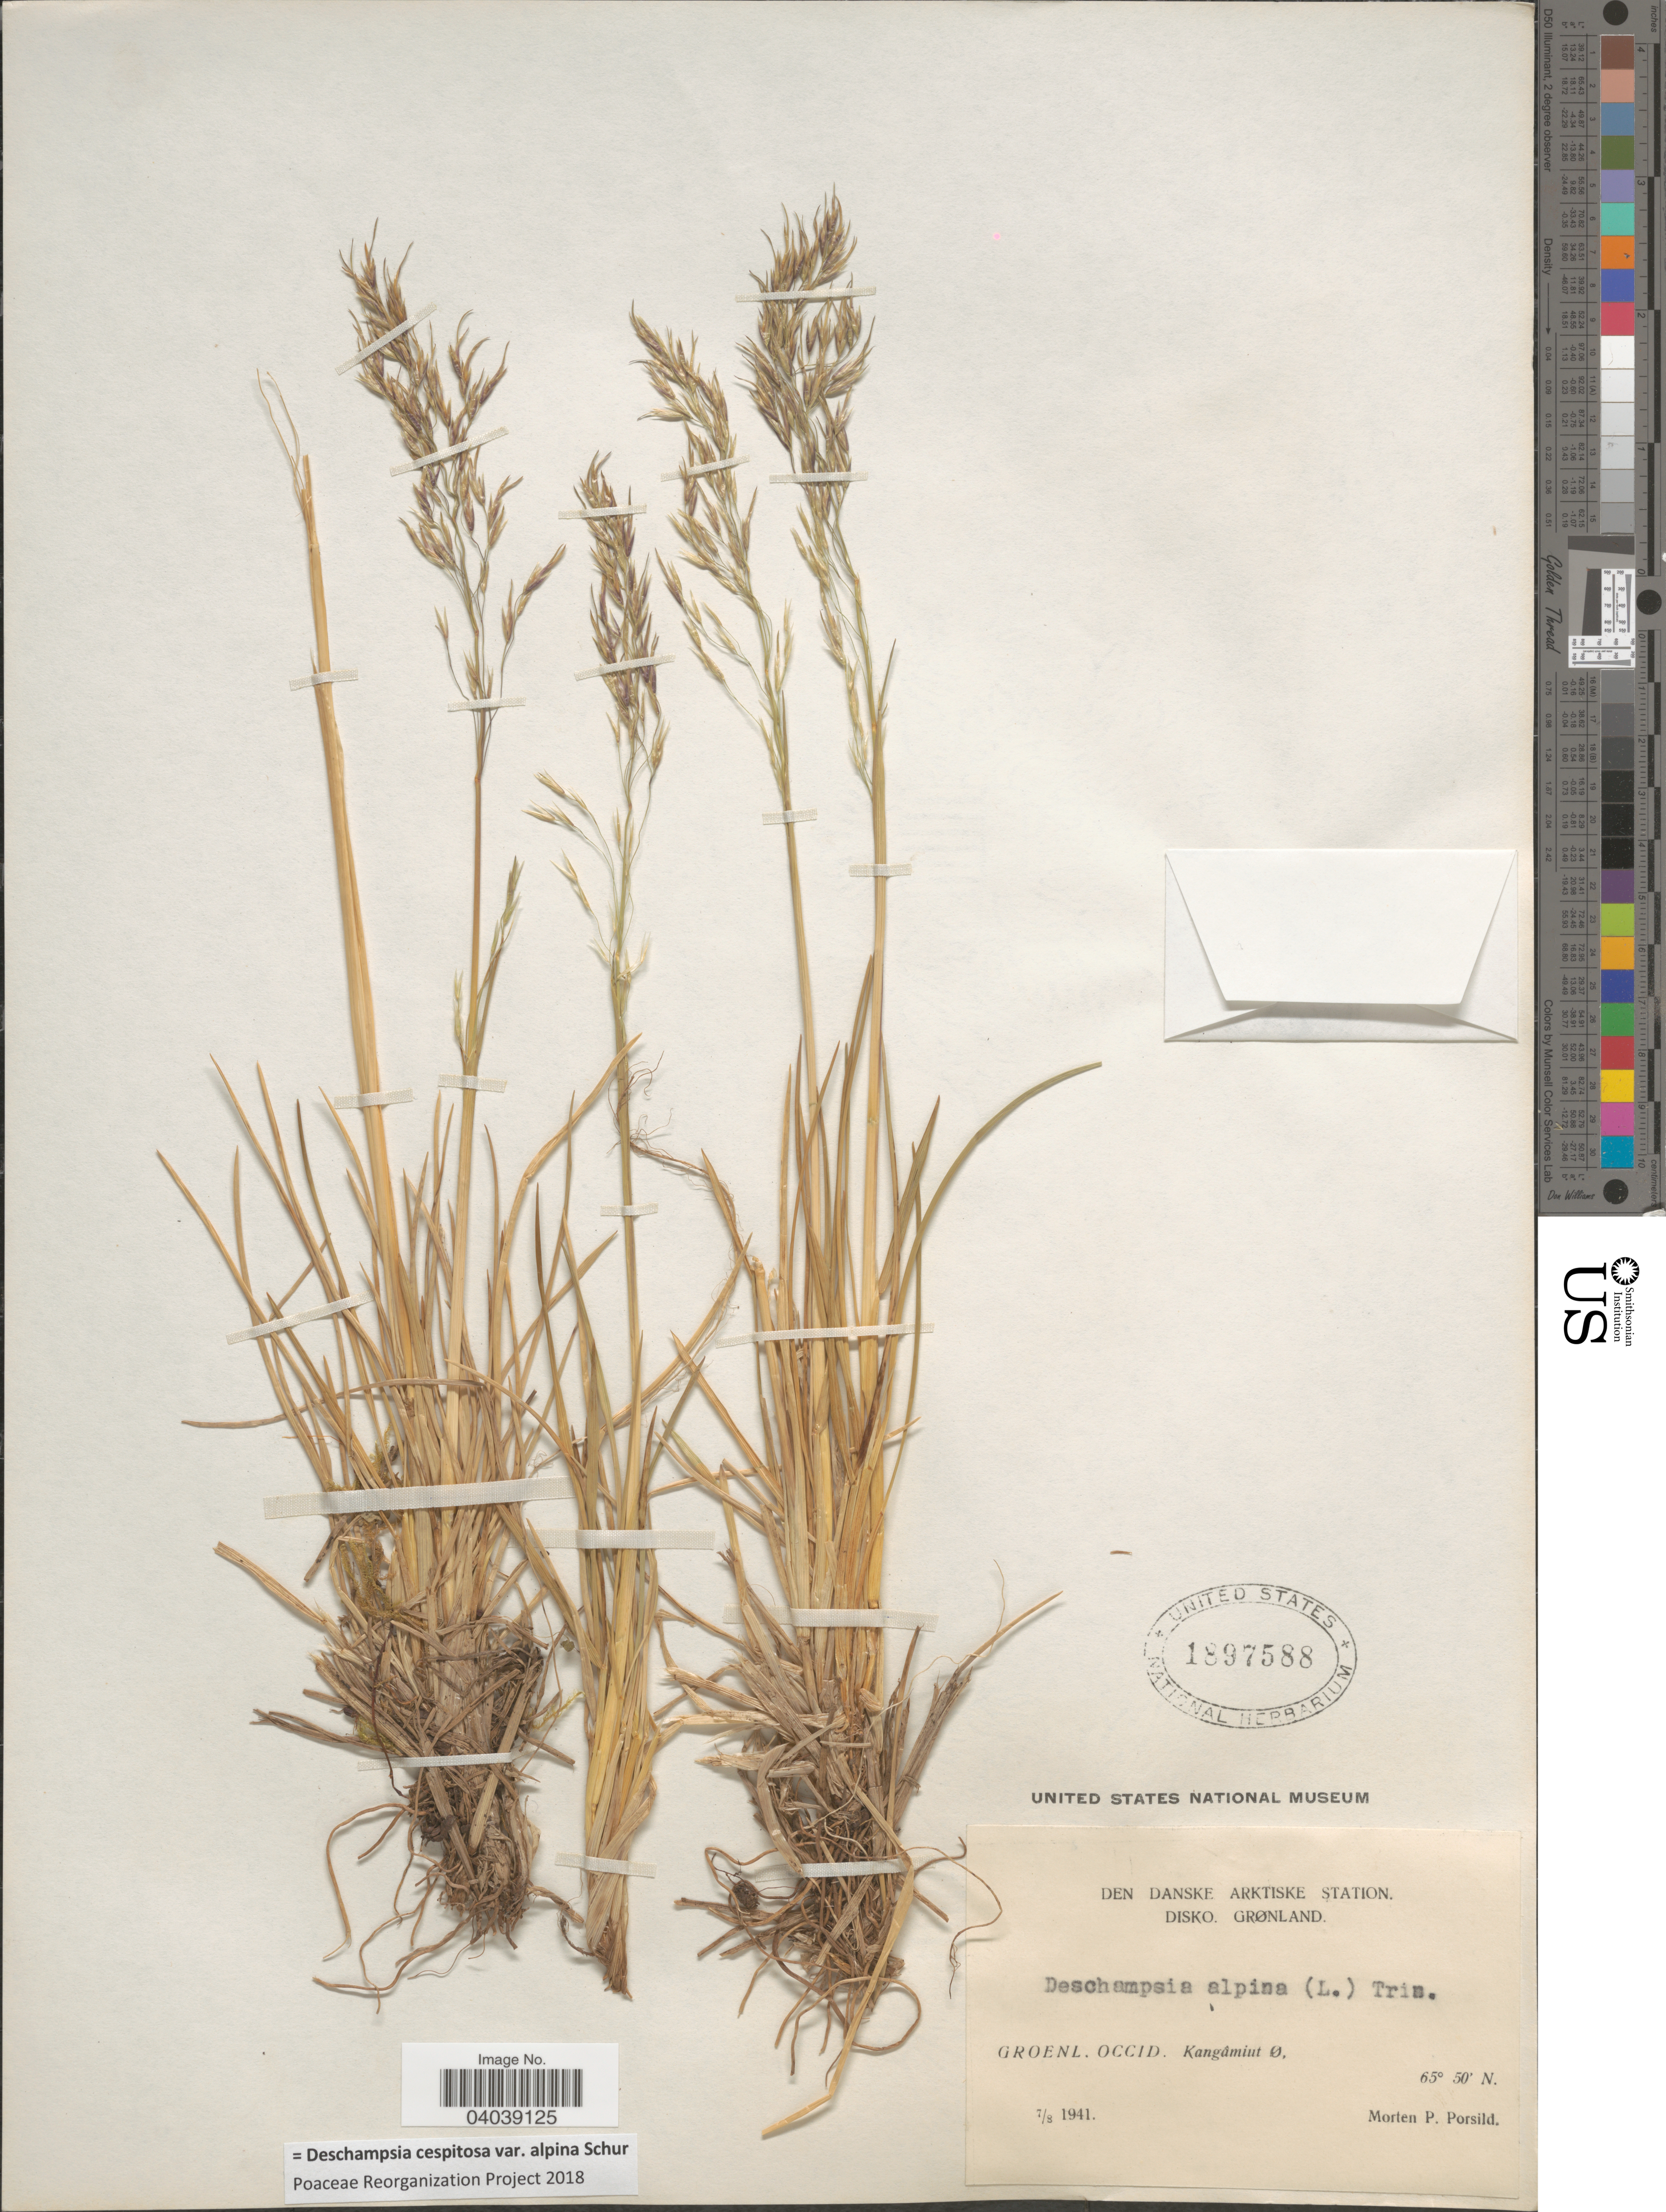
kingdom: Plantae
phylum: Tracheophyta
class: Liliopsida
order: Poales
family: Poaceae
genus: Deschampsia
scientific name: Deschampsia cespitosa var. alpina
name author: Vasey ex W.J. Beal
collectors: M. P. Porsild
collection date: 1941-08-07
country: Greenland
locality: Den Danske Arktiske Station. Disko. Grønland. Groenl. Occid. Kangâmiut Ø.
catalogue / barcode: US 1897588